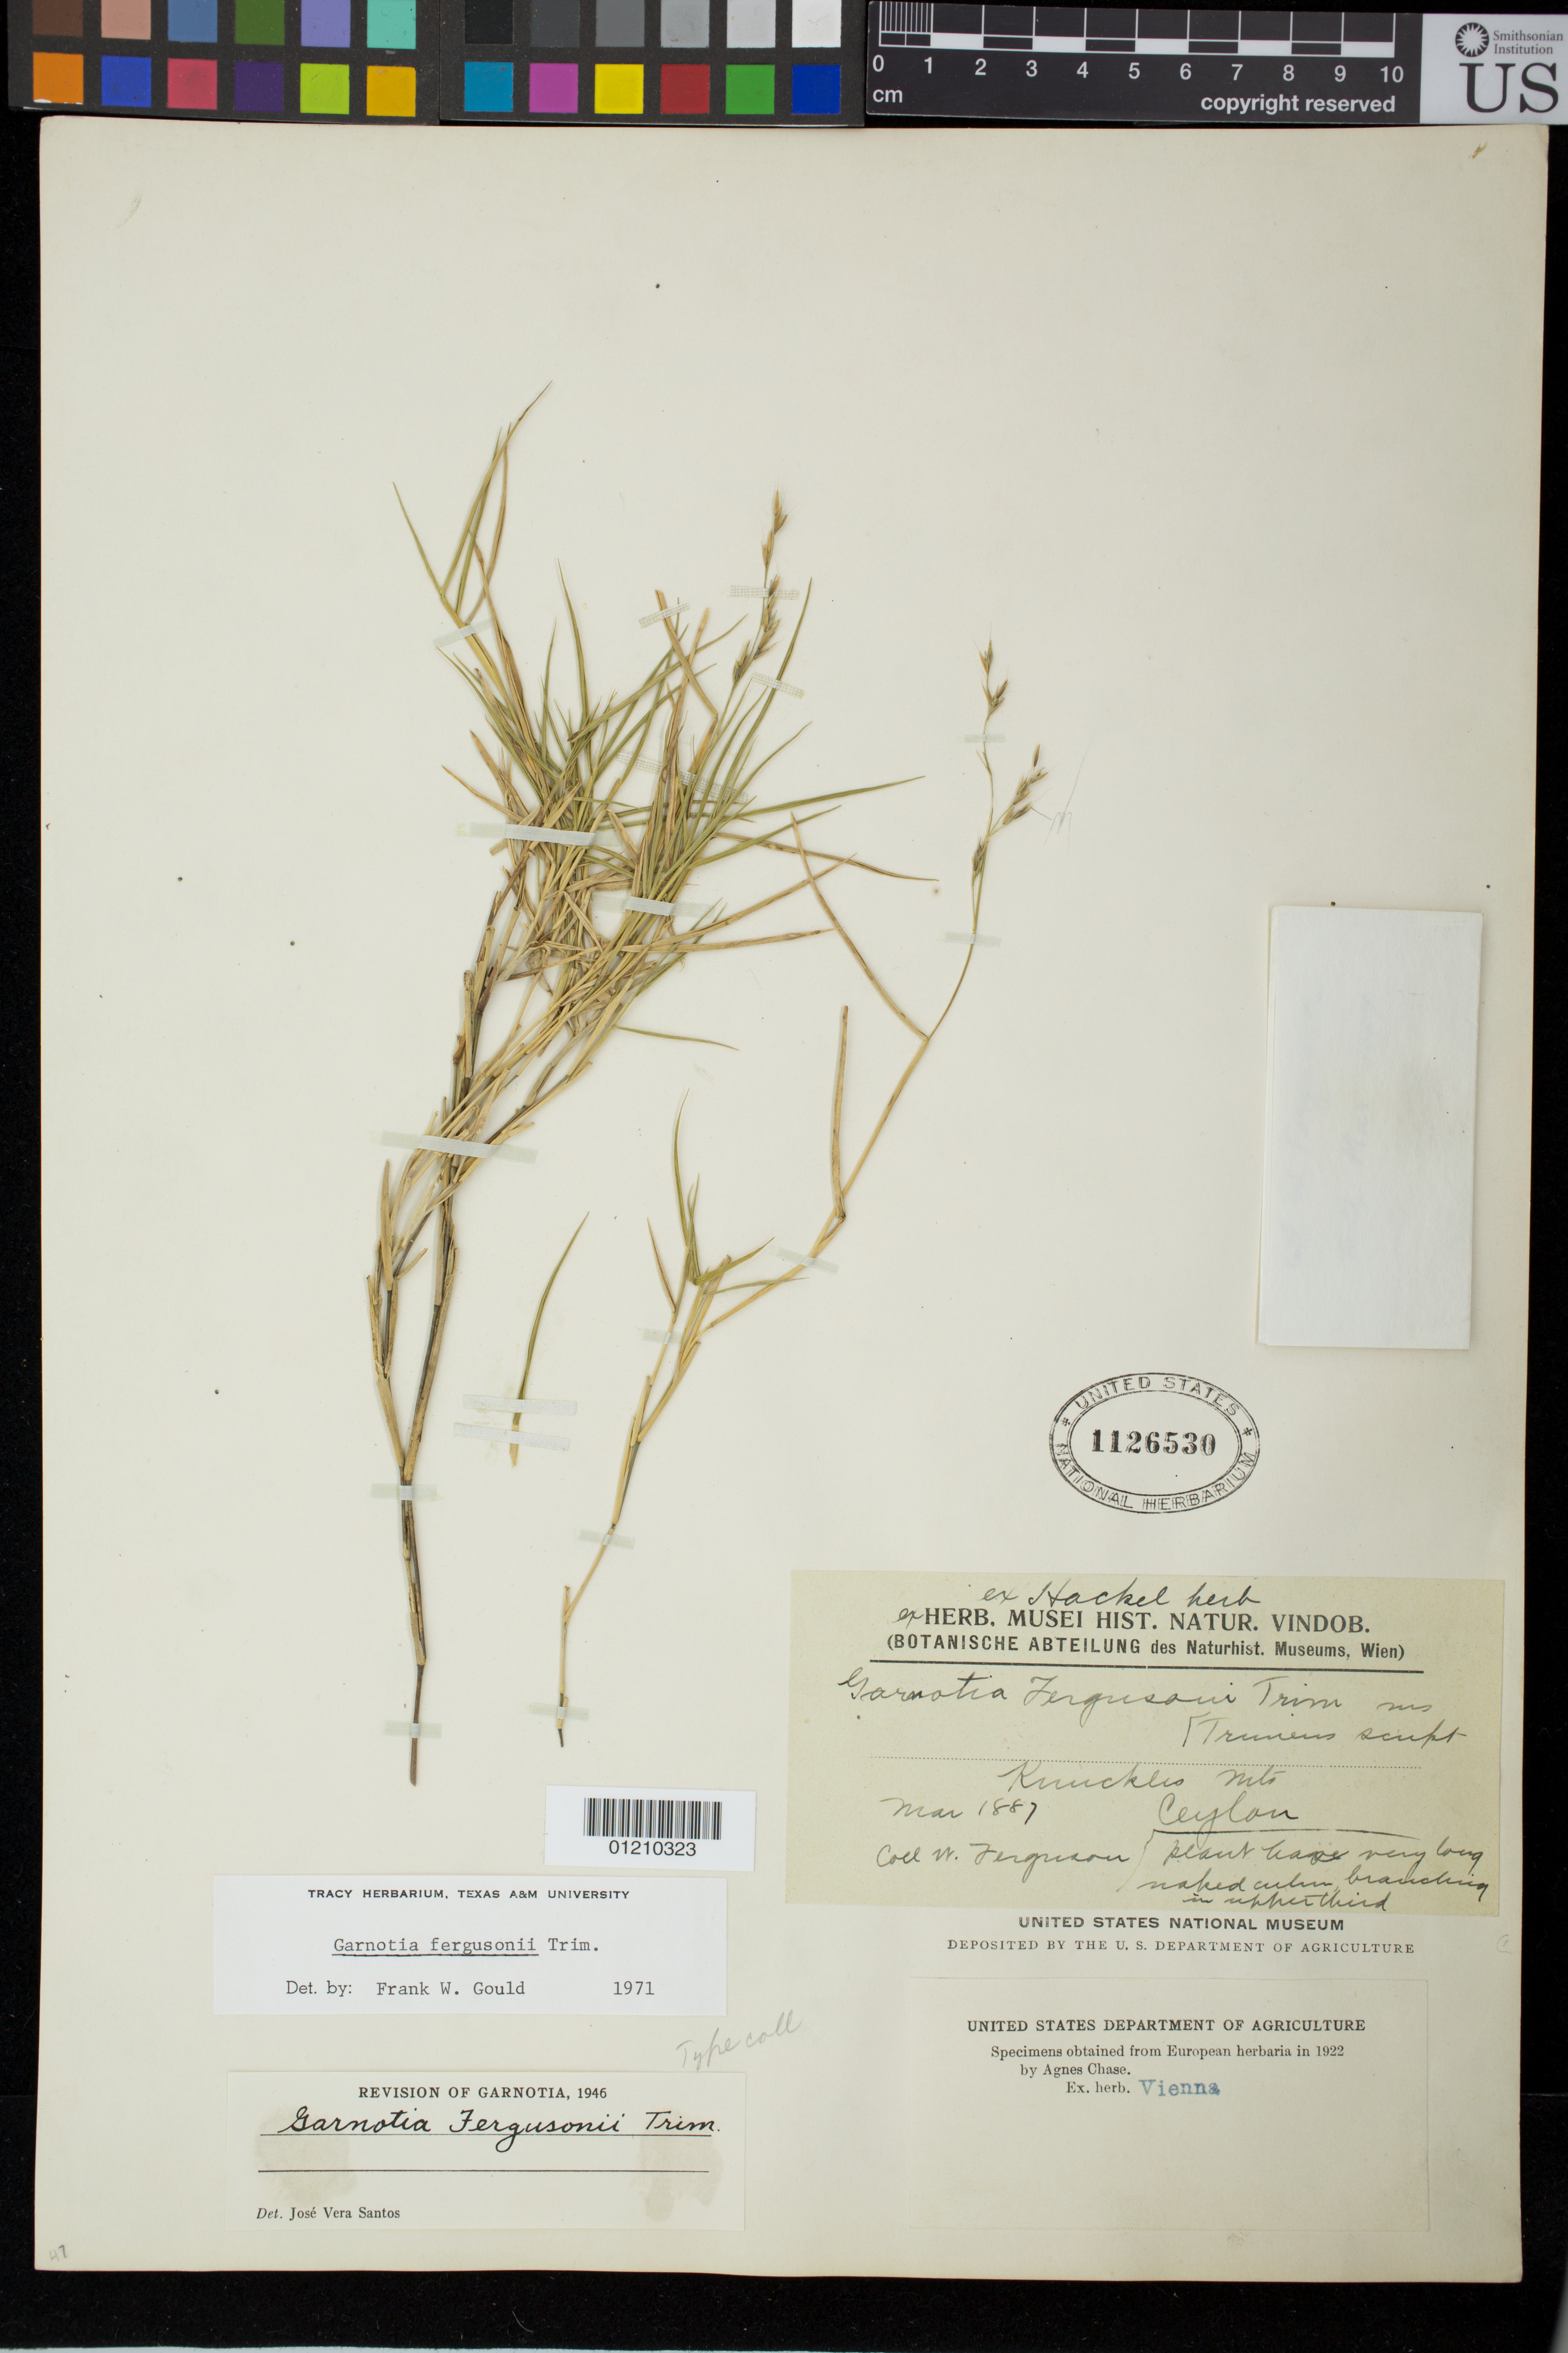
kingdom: Plantae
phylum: Tracheophyta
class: Liliopsida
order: Poales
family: Poaceae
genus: Garnotia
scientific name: Garnotia fergusonii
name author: Trimen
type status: Isotype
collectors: W. Ferguson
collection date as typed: Mar 1887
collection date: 1887-03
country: Sri Lanka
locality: Mt. Knuckles.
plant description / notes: Fragmentary material of type specimen ex herb. Vienna.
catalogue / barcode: US 1126530